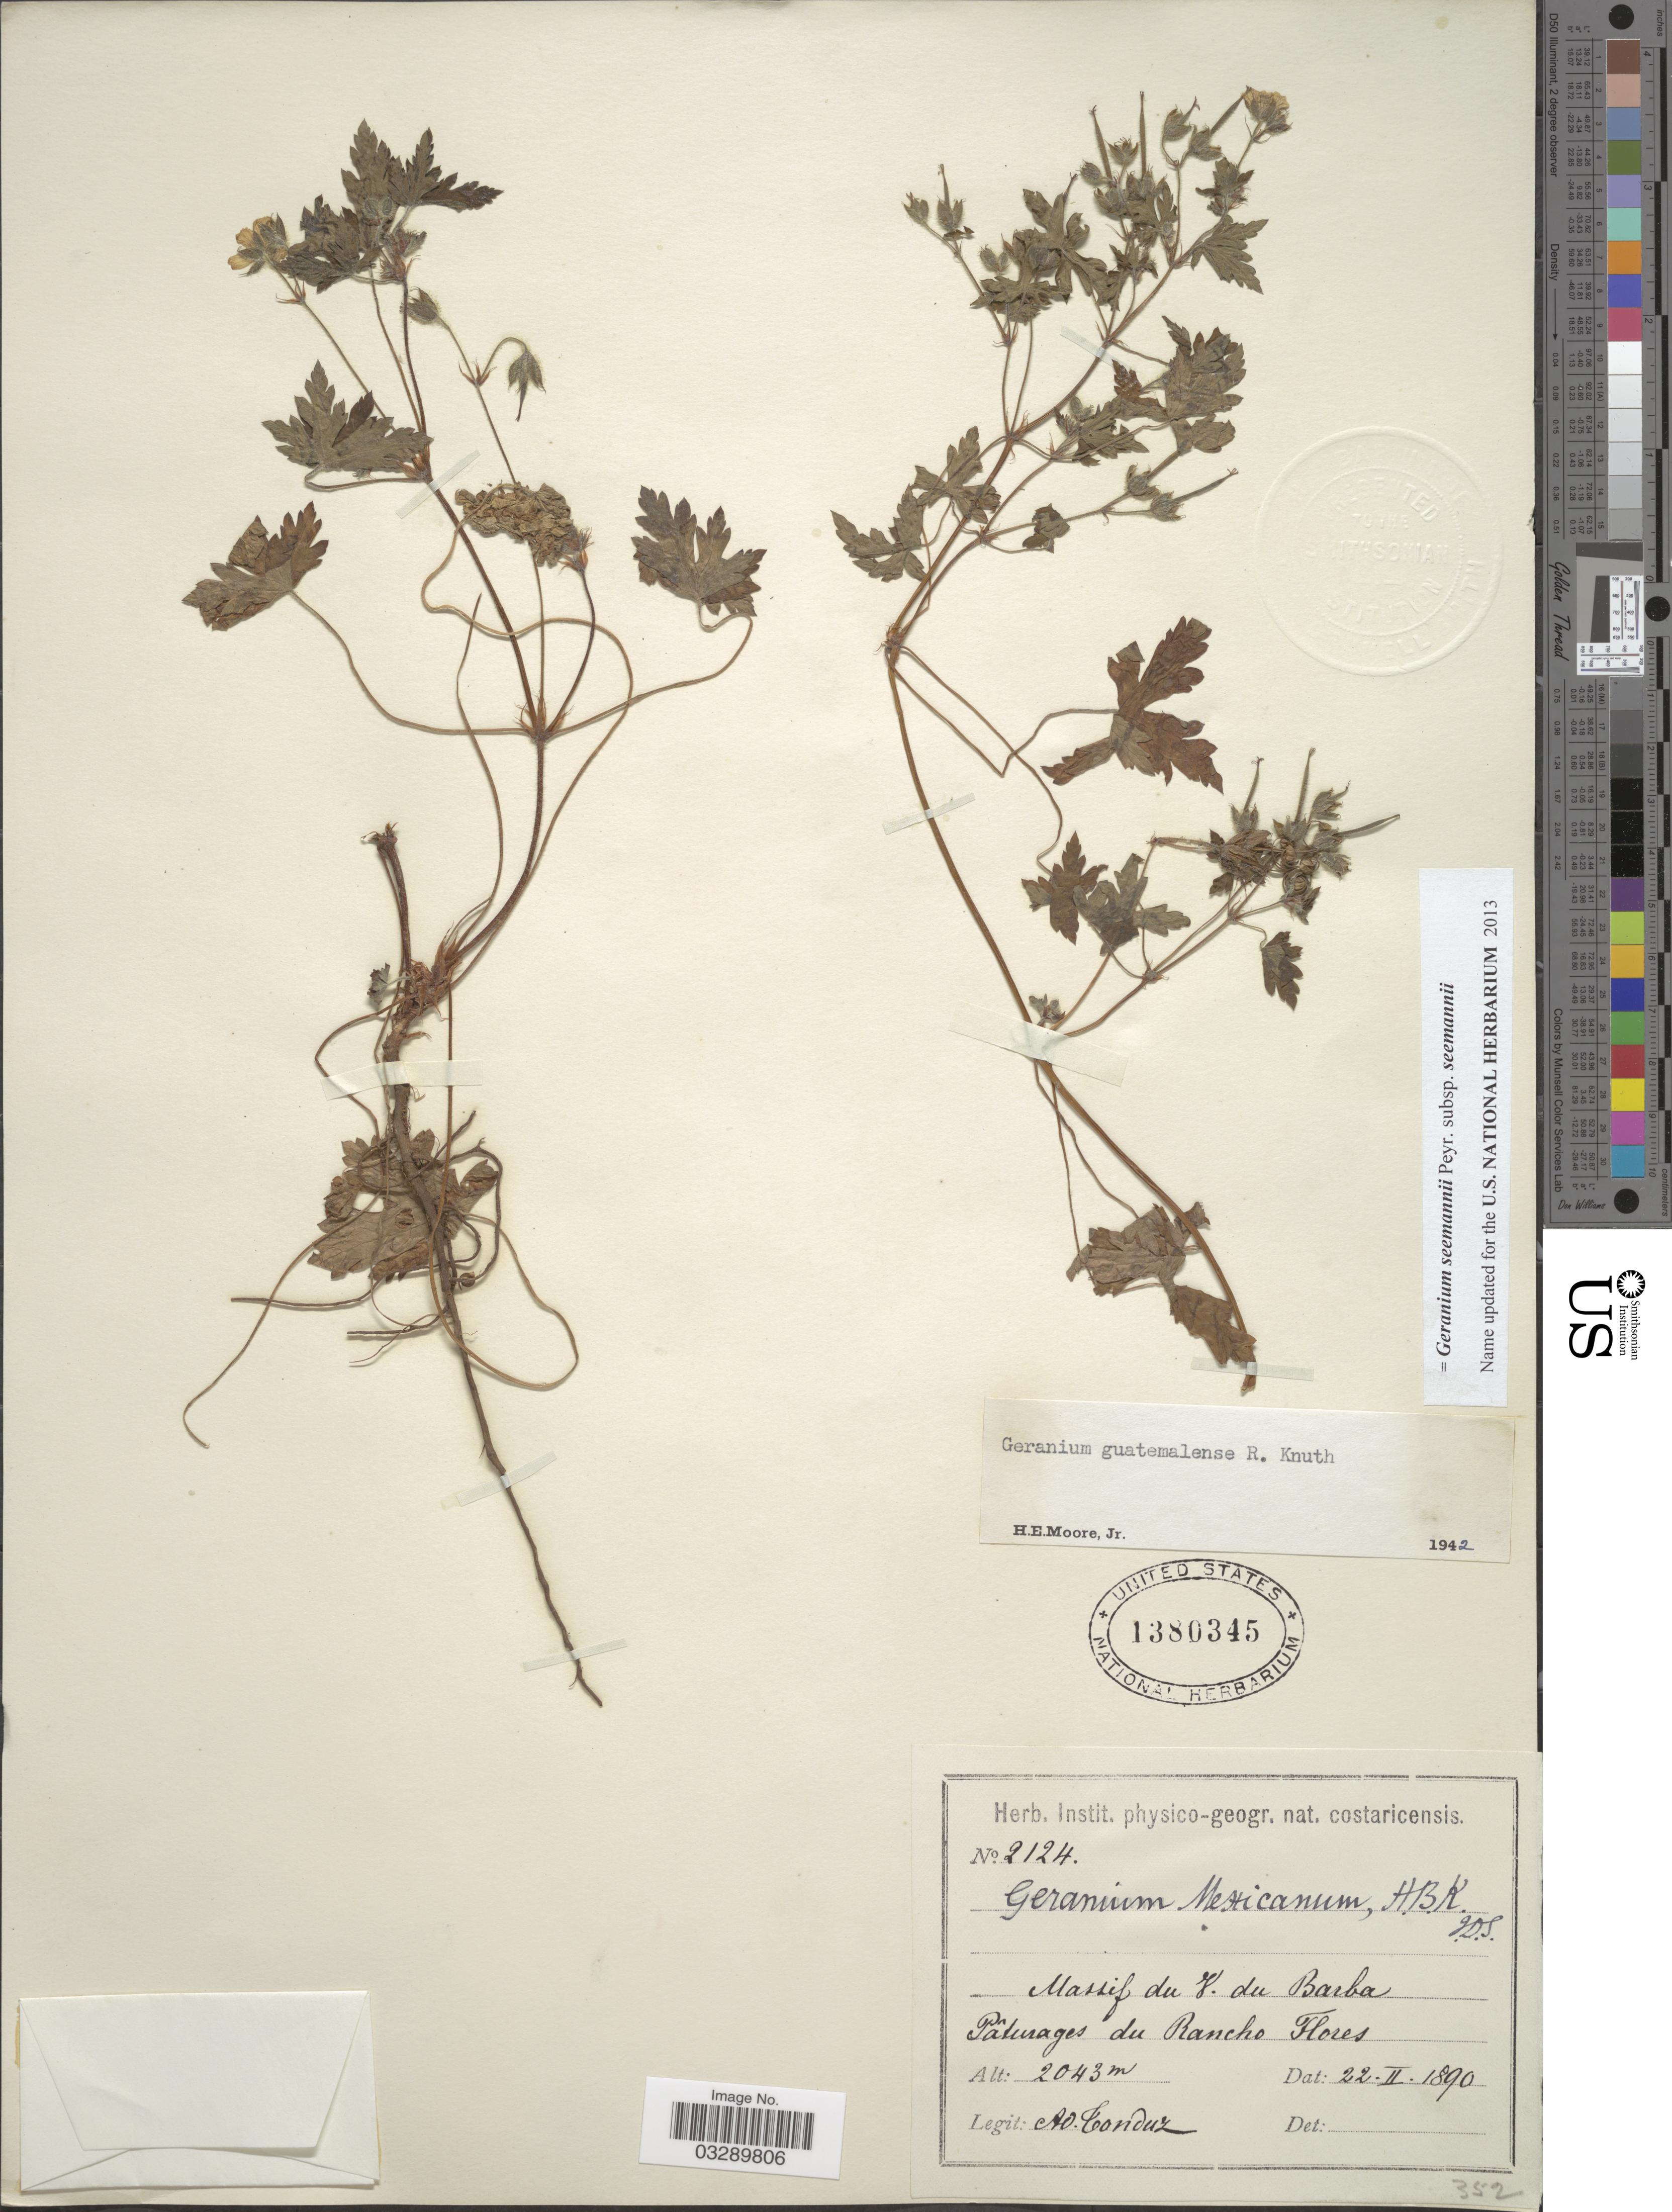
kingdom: Plantae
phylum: Tracheophyta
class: Magnoliopsida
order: Geraniales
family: Geraniaceae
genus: Geranium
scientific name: Geranium seemannii subsp. seemannii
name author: Peyr.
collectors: A. Tonduz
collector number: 2124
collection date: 1890-02-22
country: Costa Rica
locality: Massif du V. du Barba. Pâturages de Rancho Flores.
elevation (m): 2043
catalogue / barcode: US 1380345